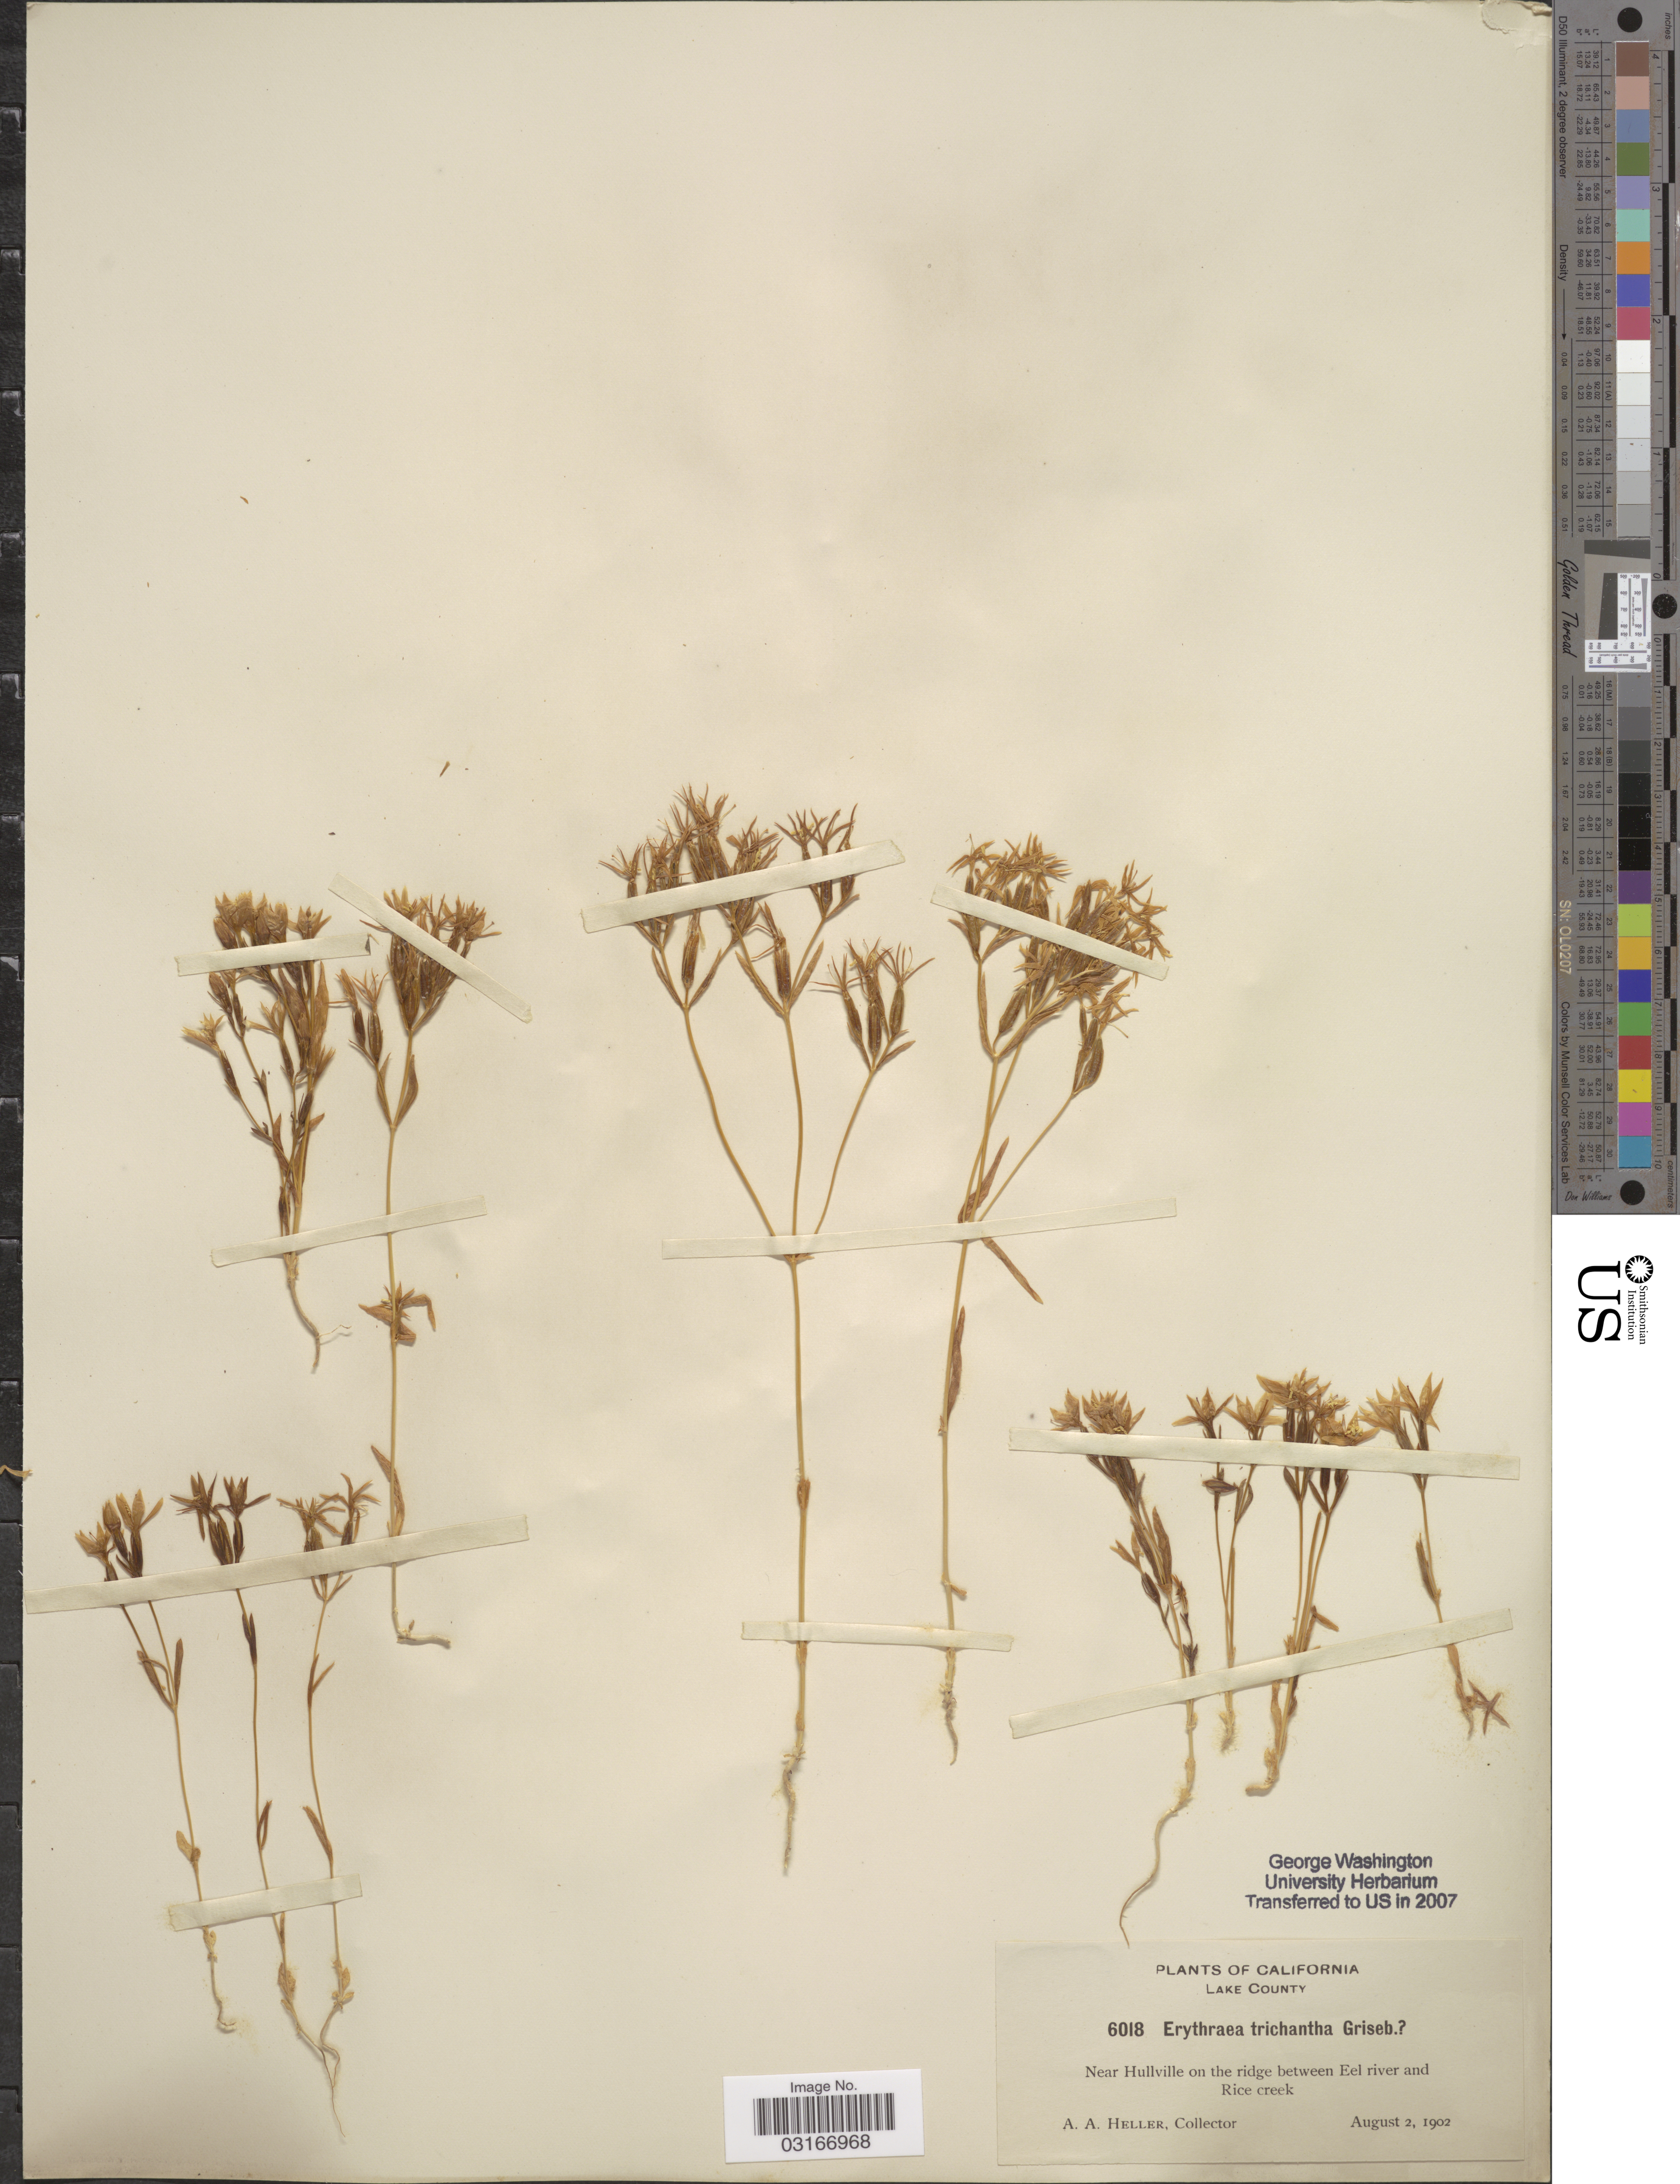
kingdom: Plantae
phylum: Tracheophyta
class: Magnoliopsida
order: Gentianales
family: Gentianaceae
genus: Centaurium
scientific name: Centaurium trichanthum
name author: (Griseb.) B.L. Rob.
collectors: A. A. Heller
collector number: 6018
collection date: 1902-08-02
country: United States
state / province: California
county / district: Lake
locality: Lake County, Near Hullville on the ridge between Eel river and Rice creek.